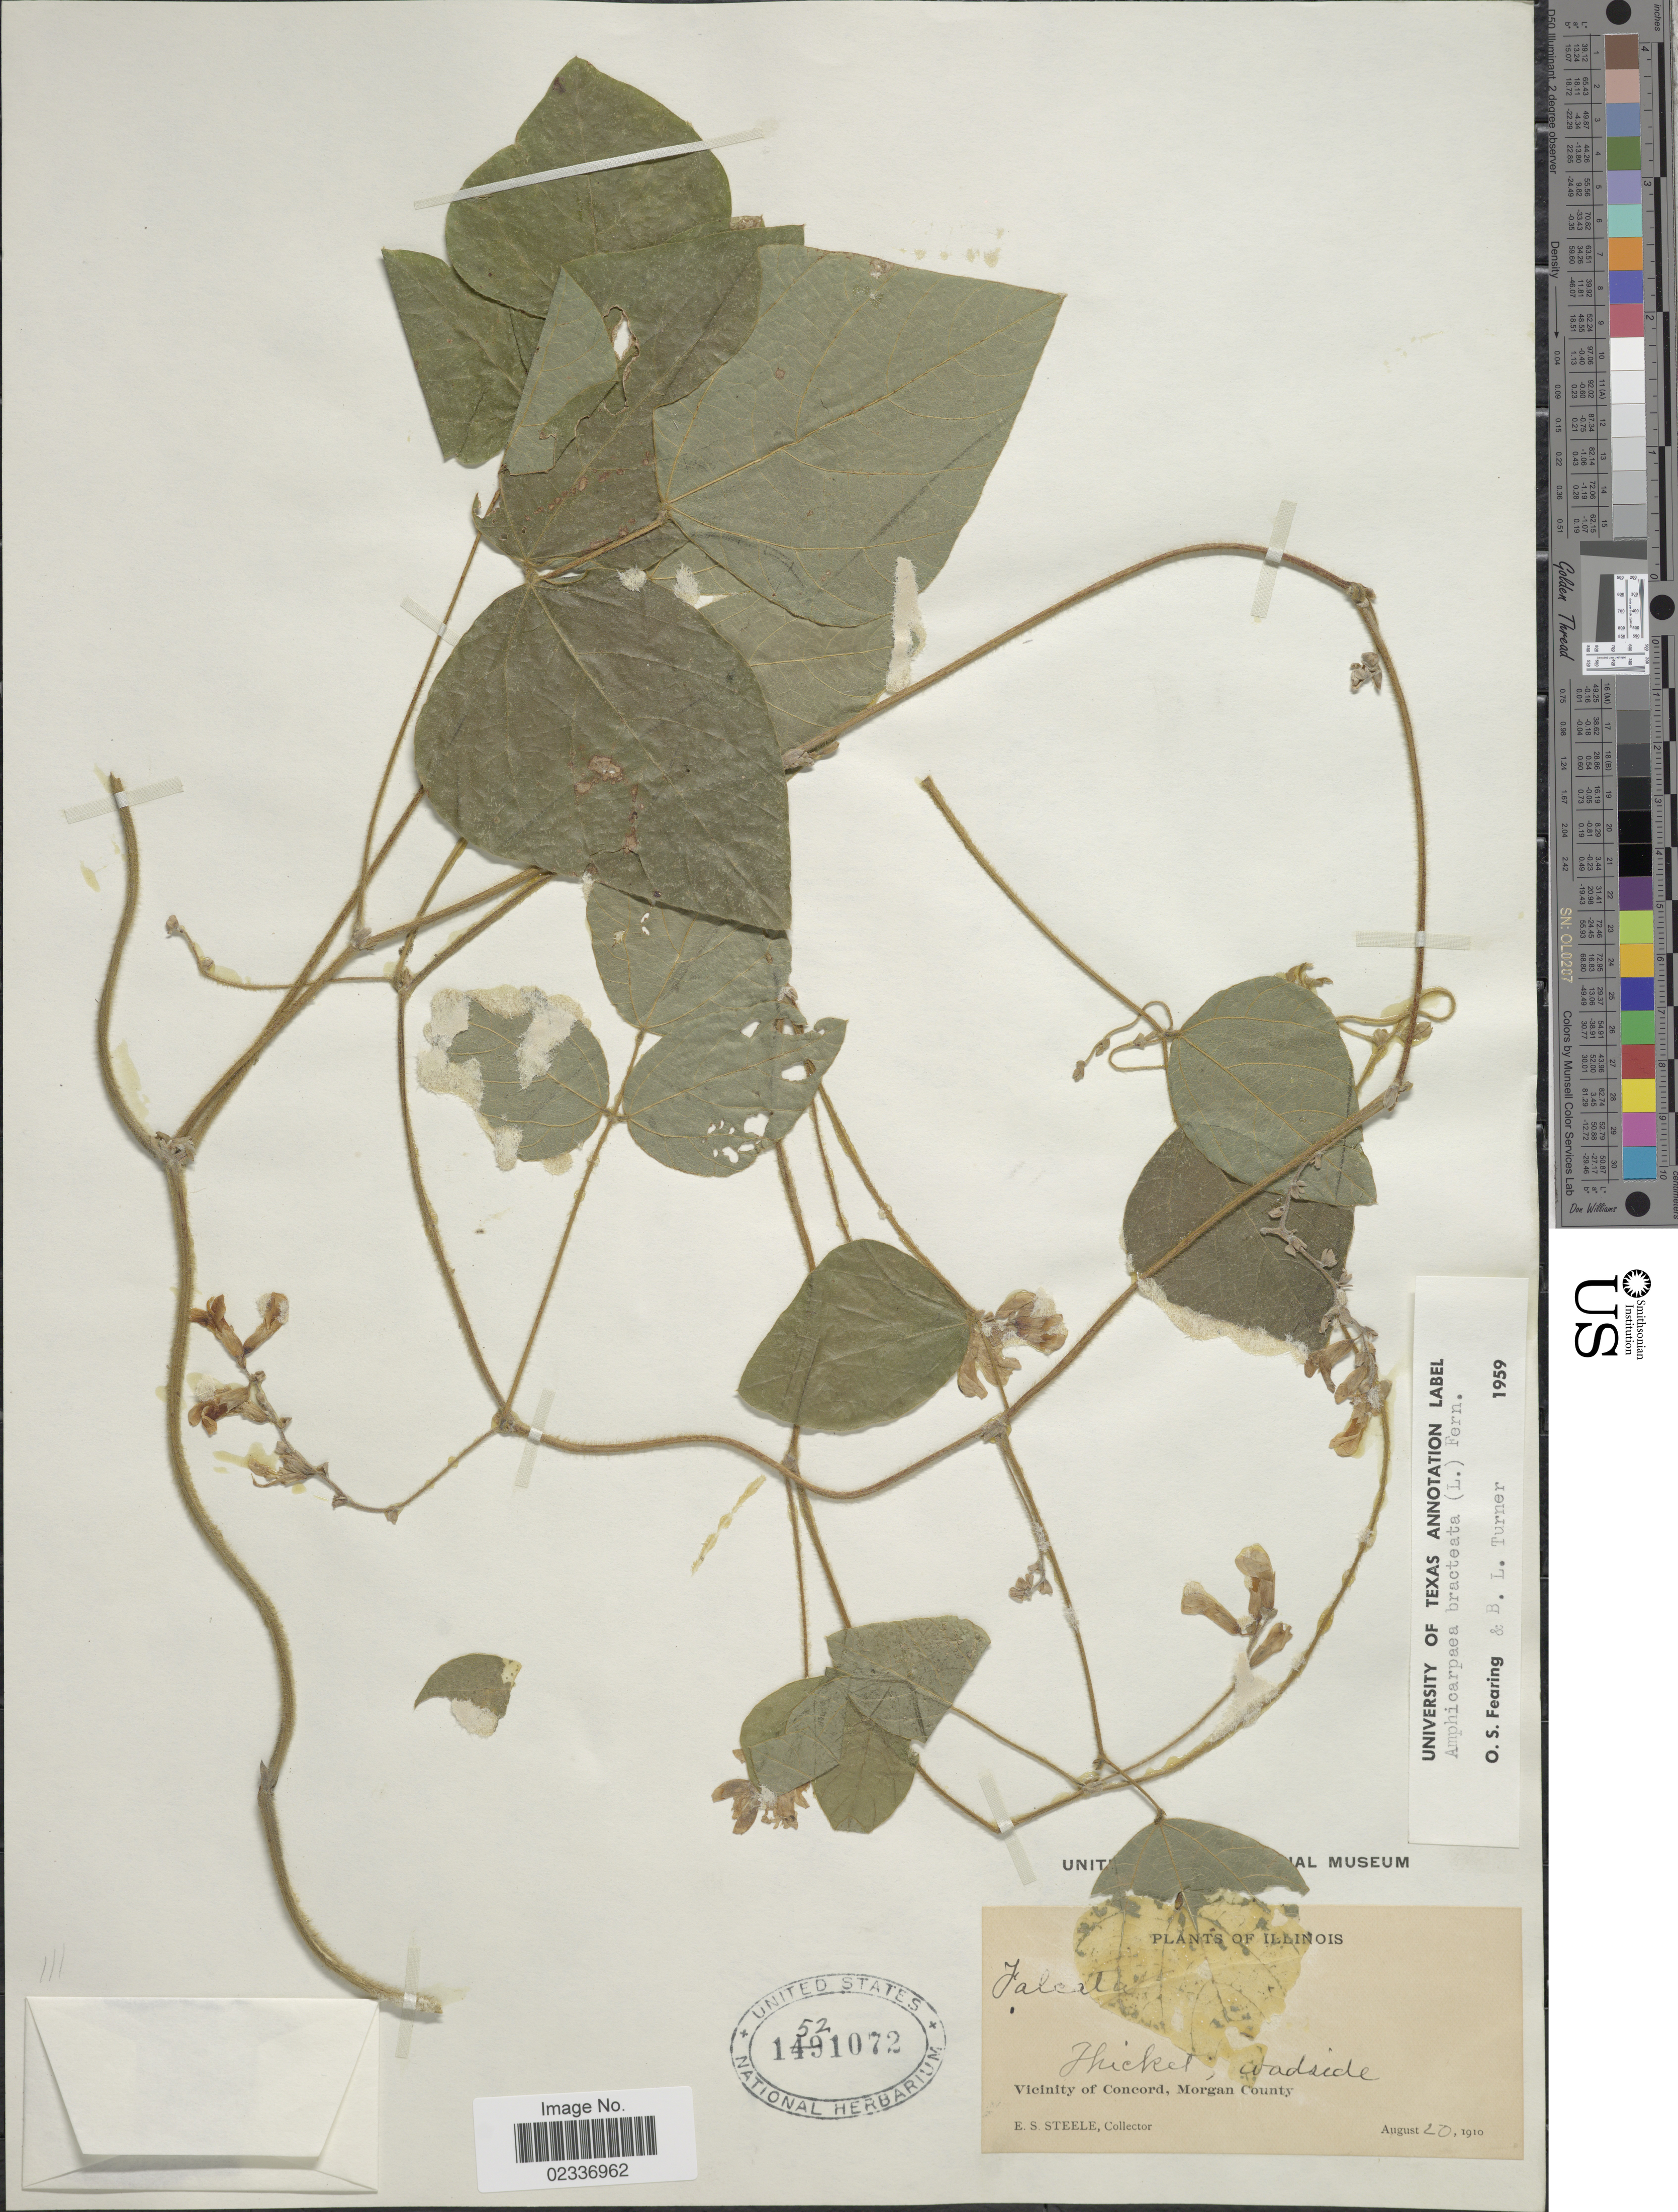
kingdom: Plantae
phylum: Tracheophyta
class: Magnoliopsida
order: Fabales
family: Fabaceae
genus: Amphicarpaea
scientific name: Amphicarpaea bracteata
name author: (L.) Fernald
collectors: E. Steele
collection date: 1910-08-20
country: United States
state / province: Illinois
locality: Vicinity of Concord, Morgan County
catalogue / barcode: US 1521072